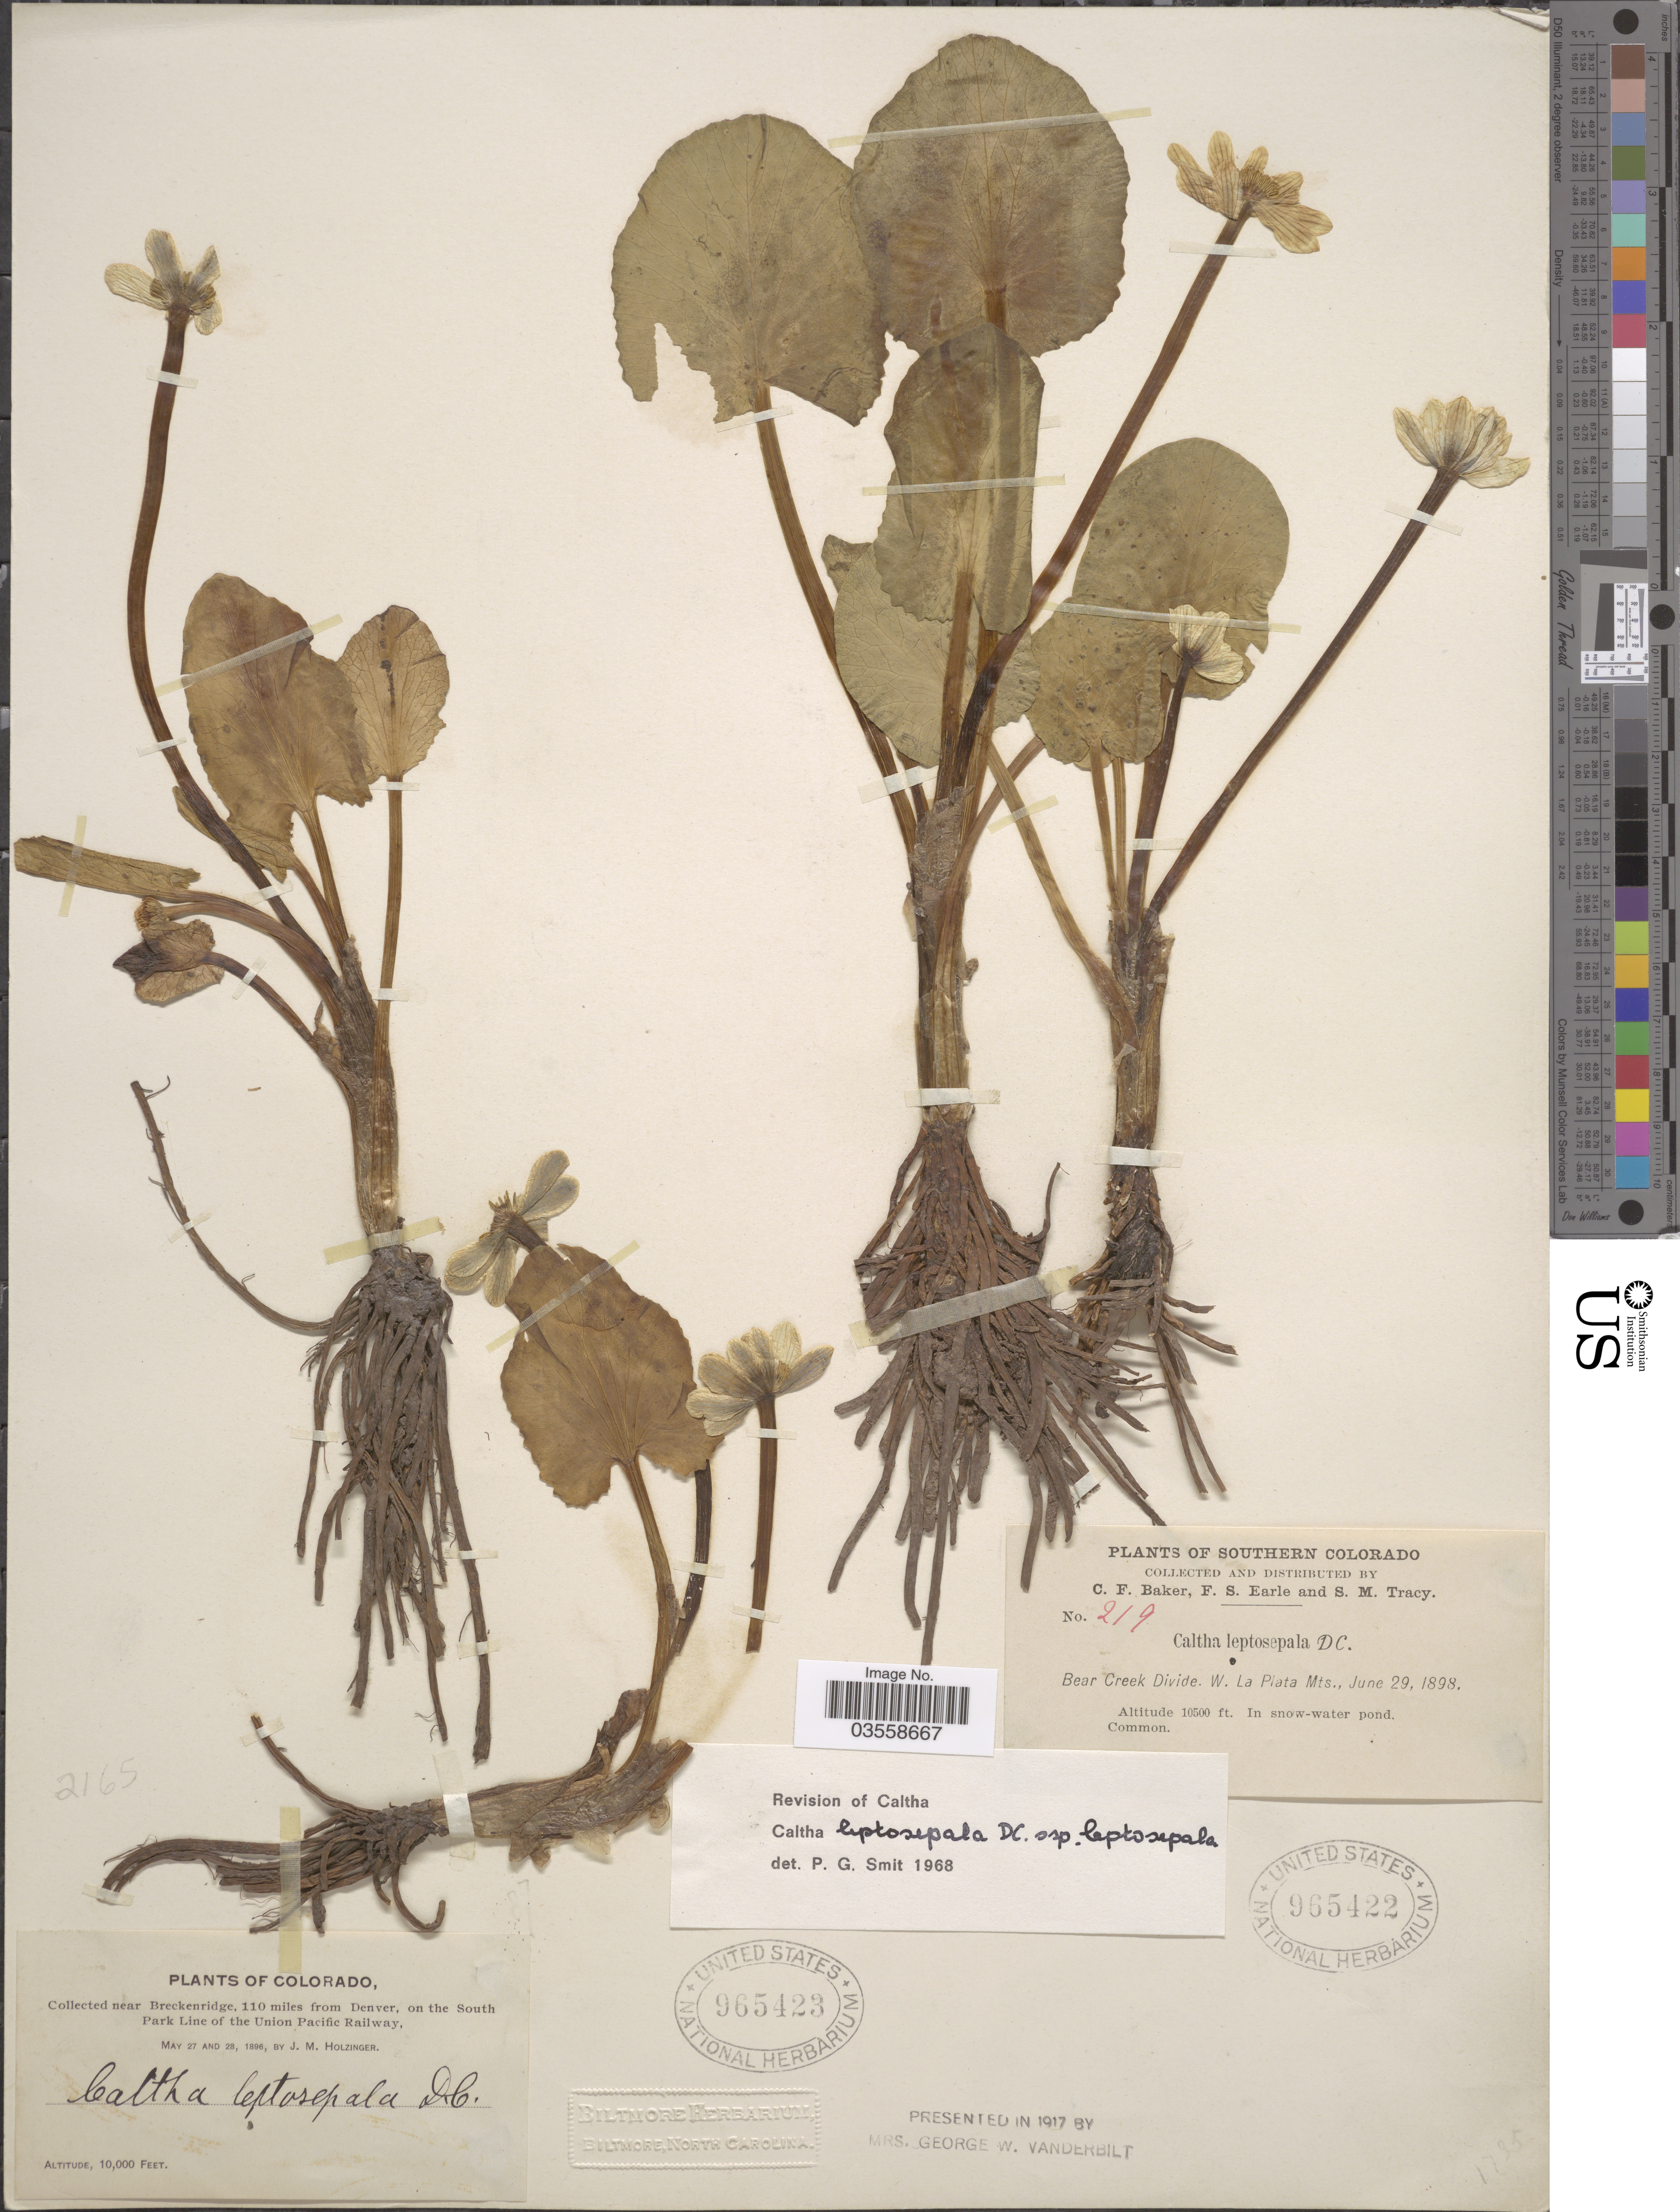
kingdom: Plantae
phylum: Tracheophyta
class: Magnoliopsida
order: Ranunculales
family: Ranunculaceae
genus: Caltha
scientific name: Caltha leptosepala subsp. leptosepala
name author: DC.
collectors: C. F. Baker, F. S. Earle & S. M. Tracy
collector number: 219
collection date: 1898-06-29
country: United States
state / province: Colorado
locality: Southern Colorado. Bear Creek Divide, W. La Plata Mts.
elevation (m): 3200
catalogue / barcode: US 965422-2